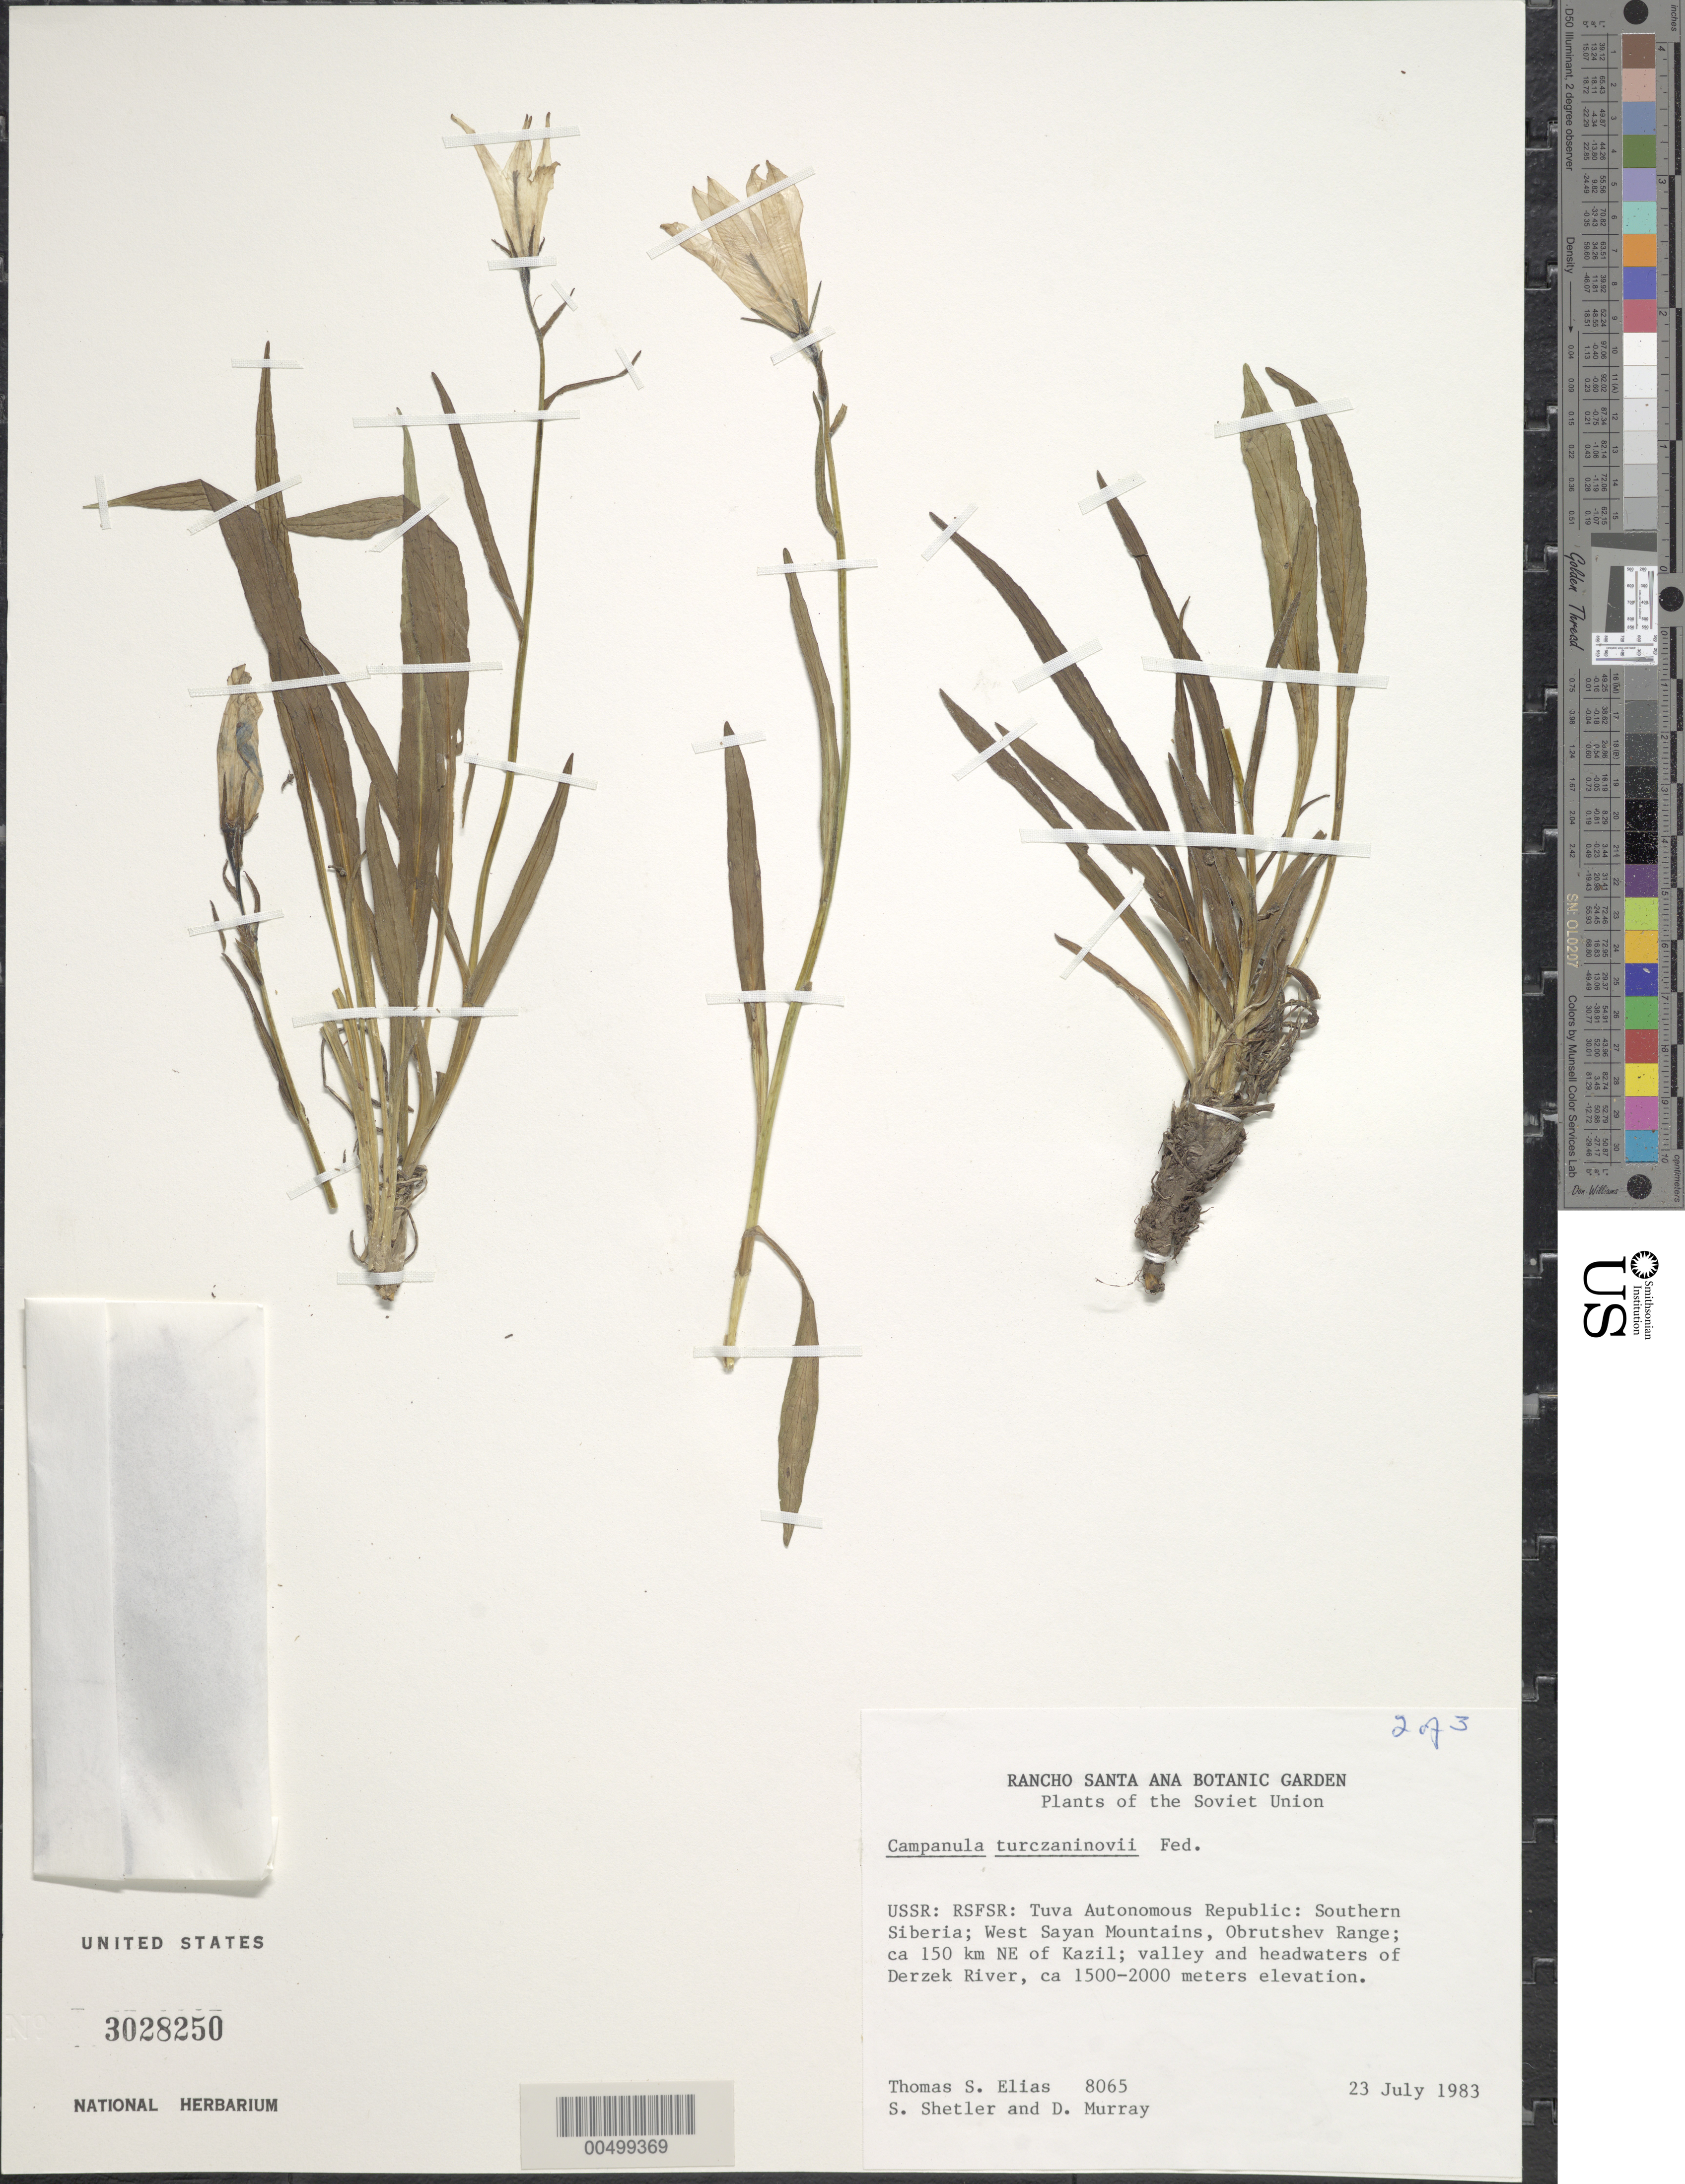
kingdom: Plantae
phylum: Tracheophyta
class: Magnoliopsida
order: Asterales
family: Campanulaceae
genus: Campanula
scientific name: Campanula turczaninovii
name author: Fed.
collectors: T. Elias, S. Shetler & D. F. Murray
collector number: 8065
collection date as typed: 23 Jul 1983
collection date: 1983-07-23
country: Russian Federation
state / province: Tuva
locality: West Sayan Mountains, Obrutshev Range, ca. 150 km NE of Kazil [Kyzyl], valley and headwaters of Derzek River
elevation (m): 1500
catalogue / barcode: US 3028250